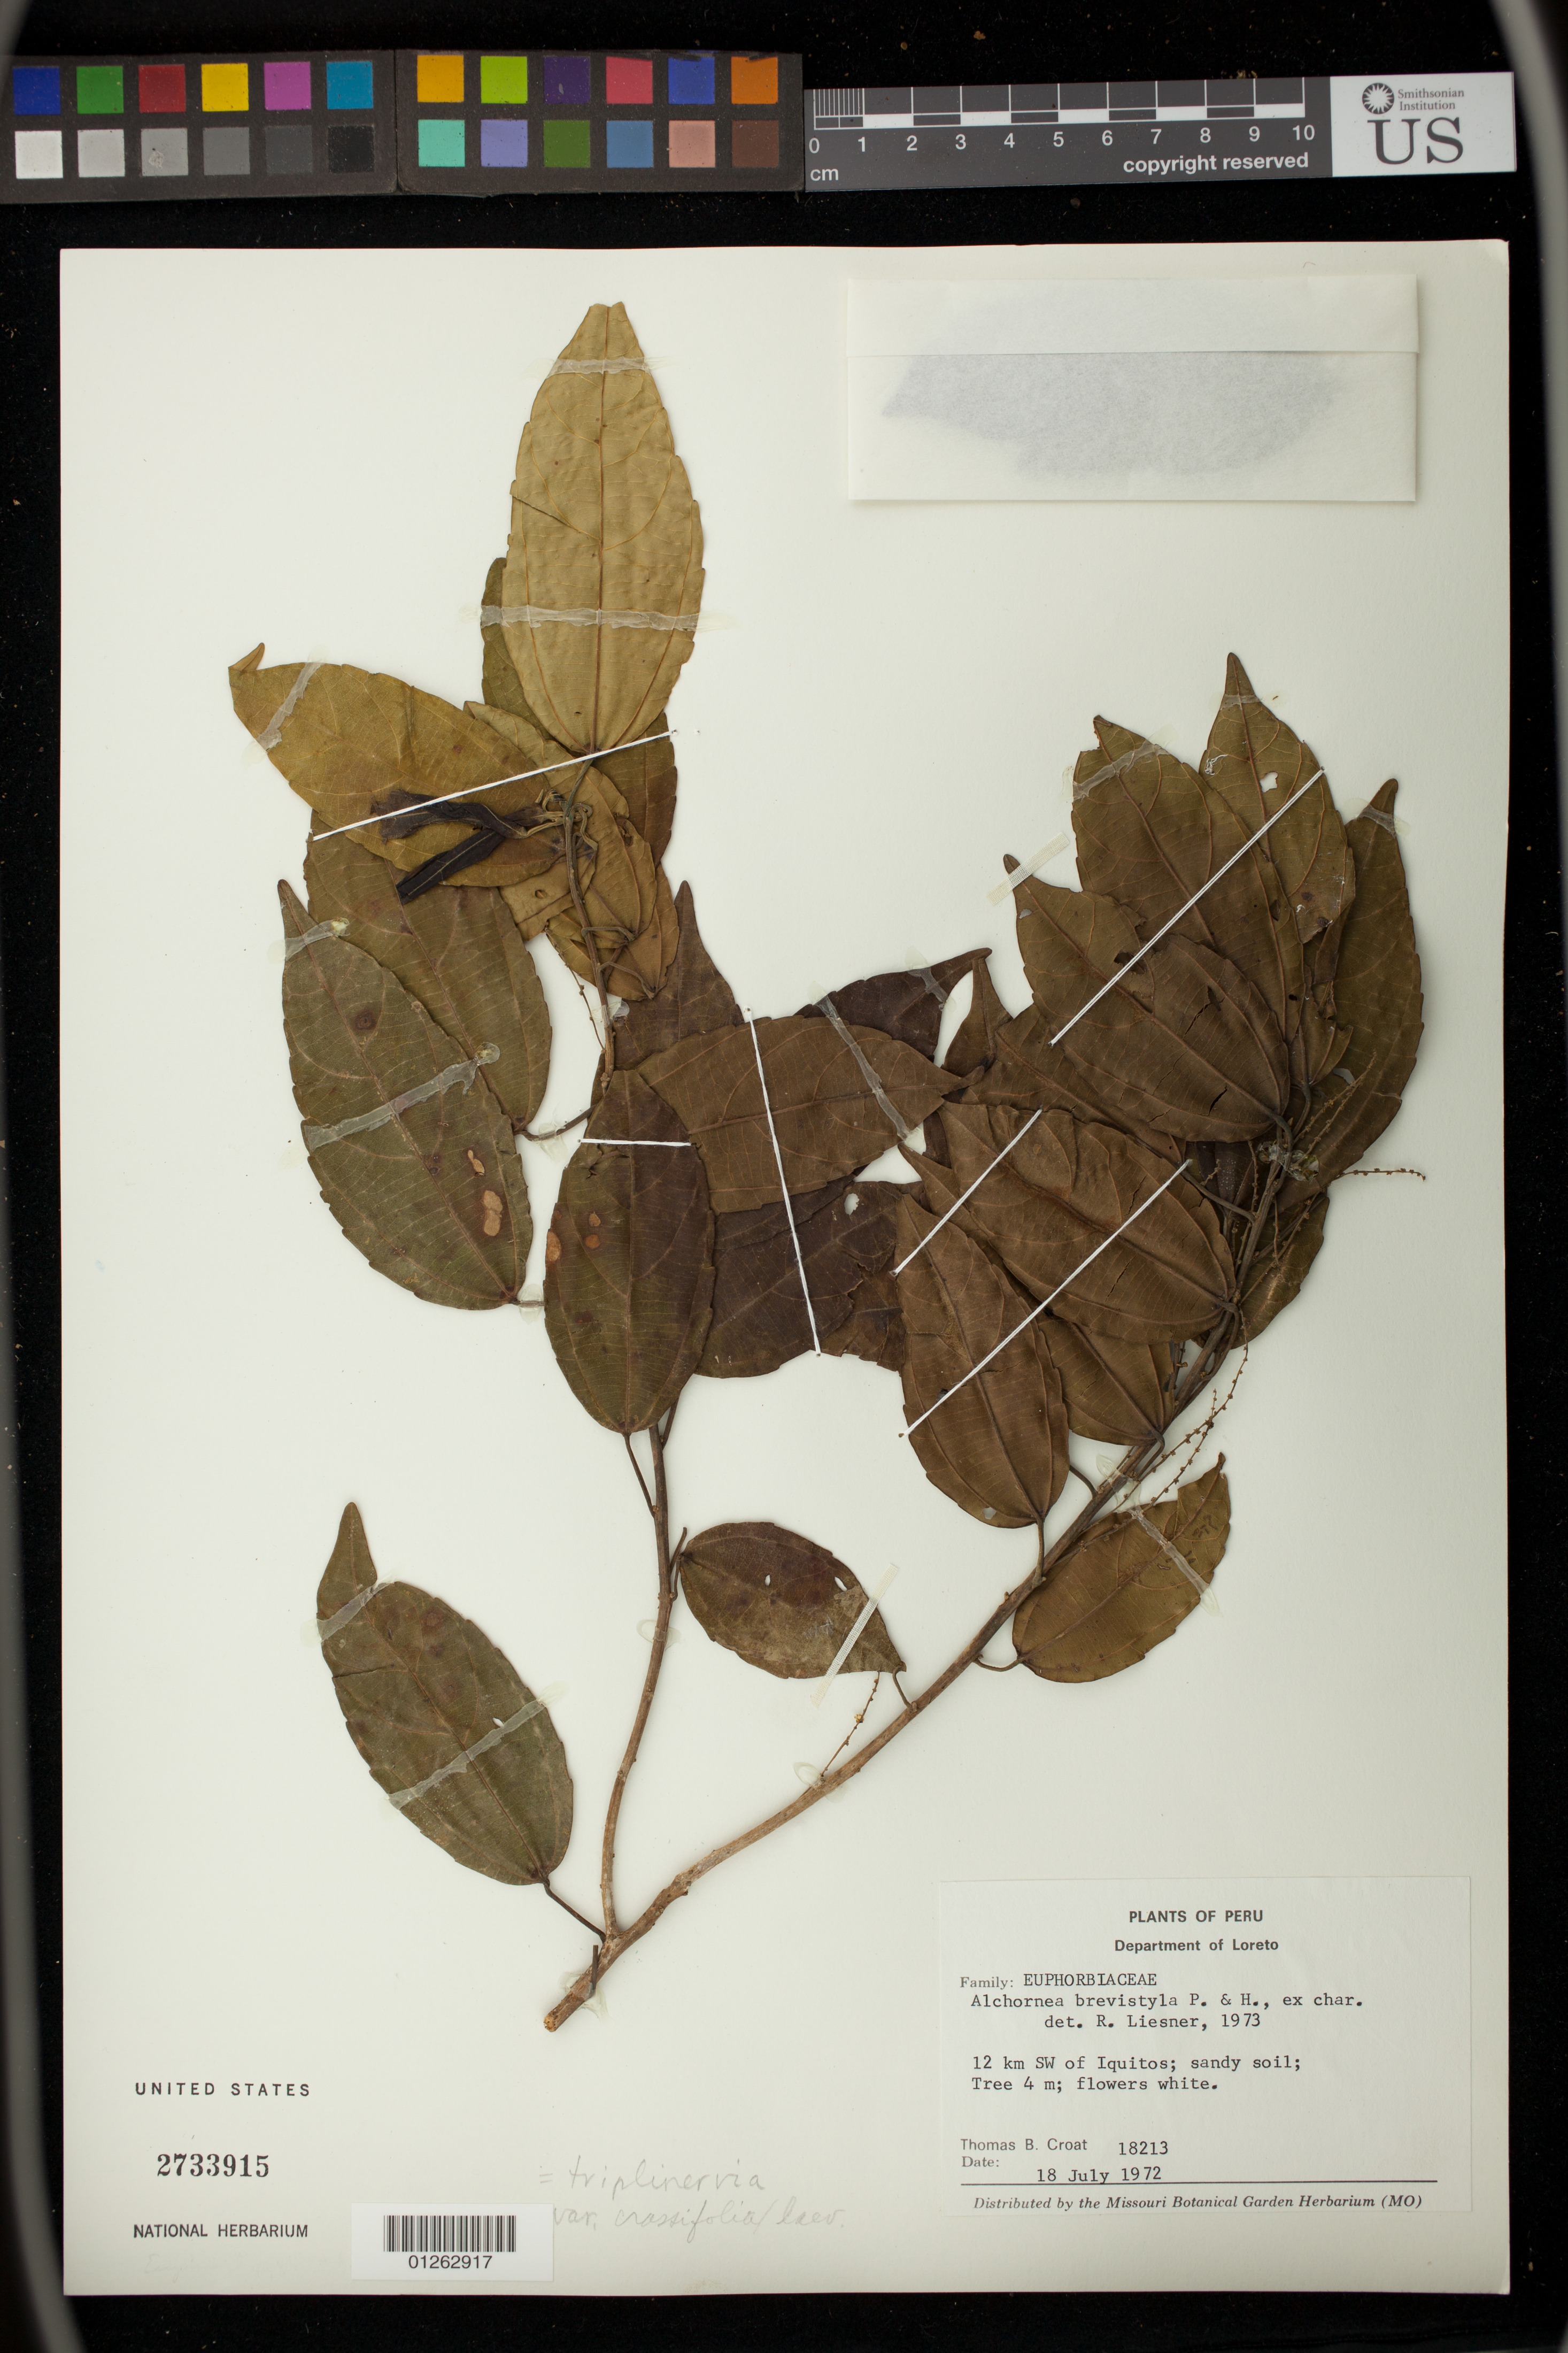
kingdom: Plantae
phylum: Tracheophyta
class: Magnoliopsida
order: Malpighiales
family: Euphorbiaceae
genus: Alchornea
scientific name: Alchornea triplinervia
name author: (Spreng.) Müll. Arg.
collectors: T. B. Croat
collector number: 18213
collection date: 1972-07-18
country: Peru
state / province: Loreto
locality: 12km SW of Iquitos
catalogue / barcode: US 2733915